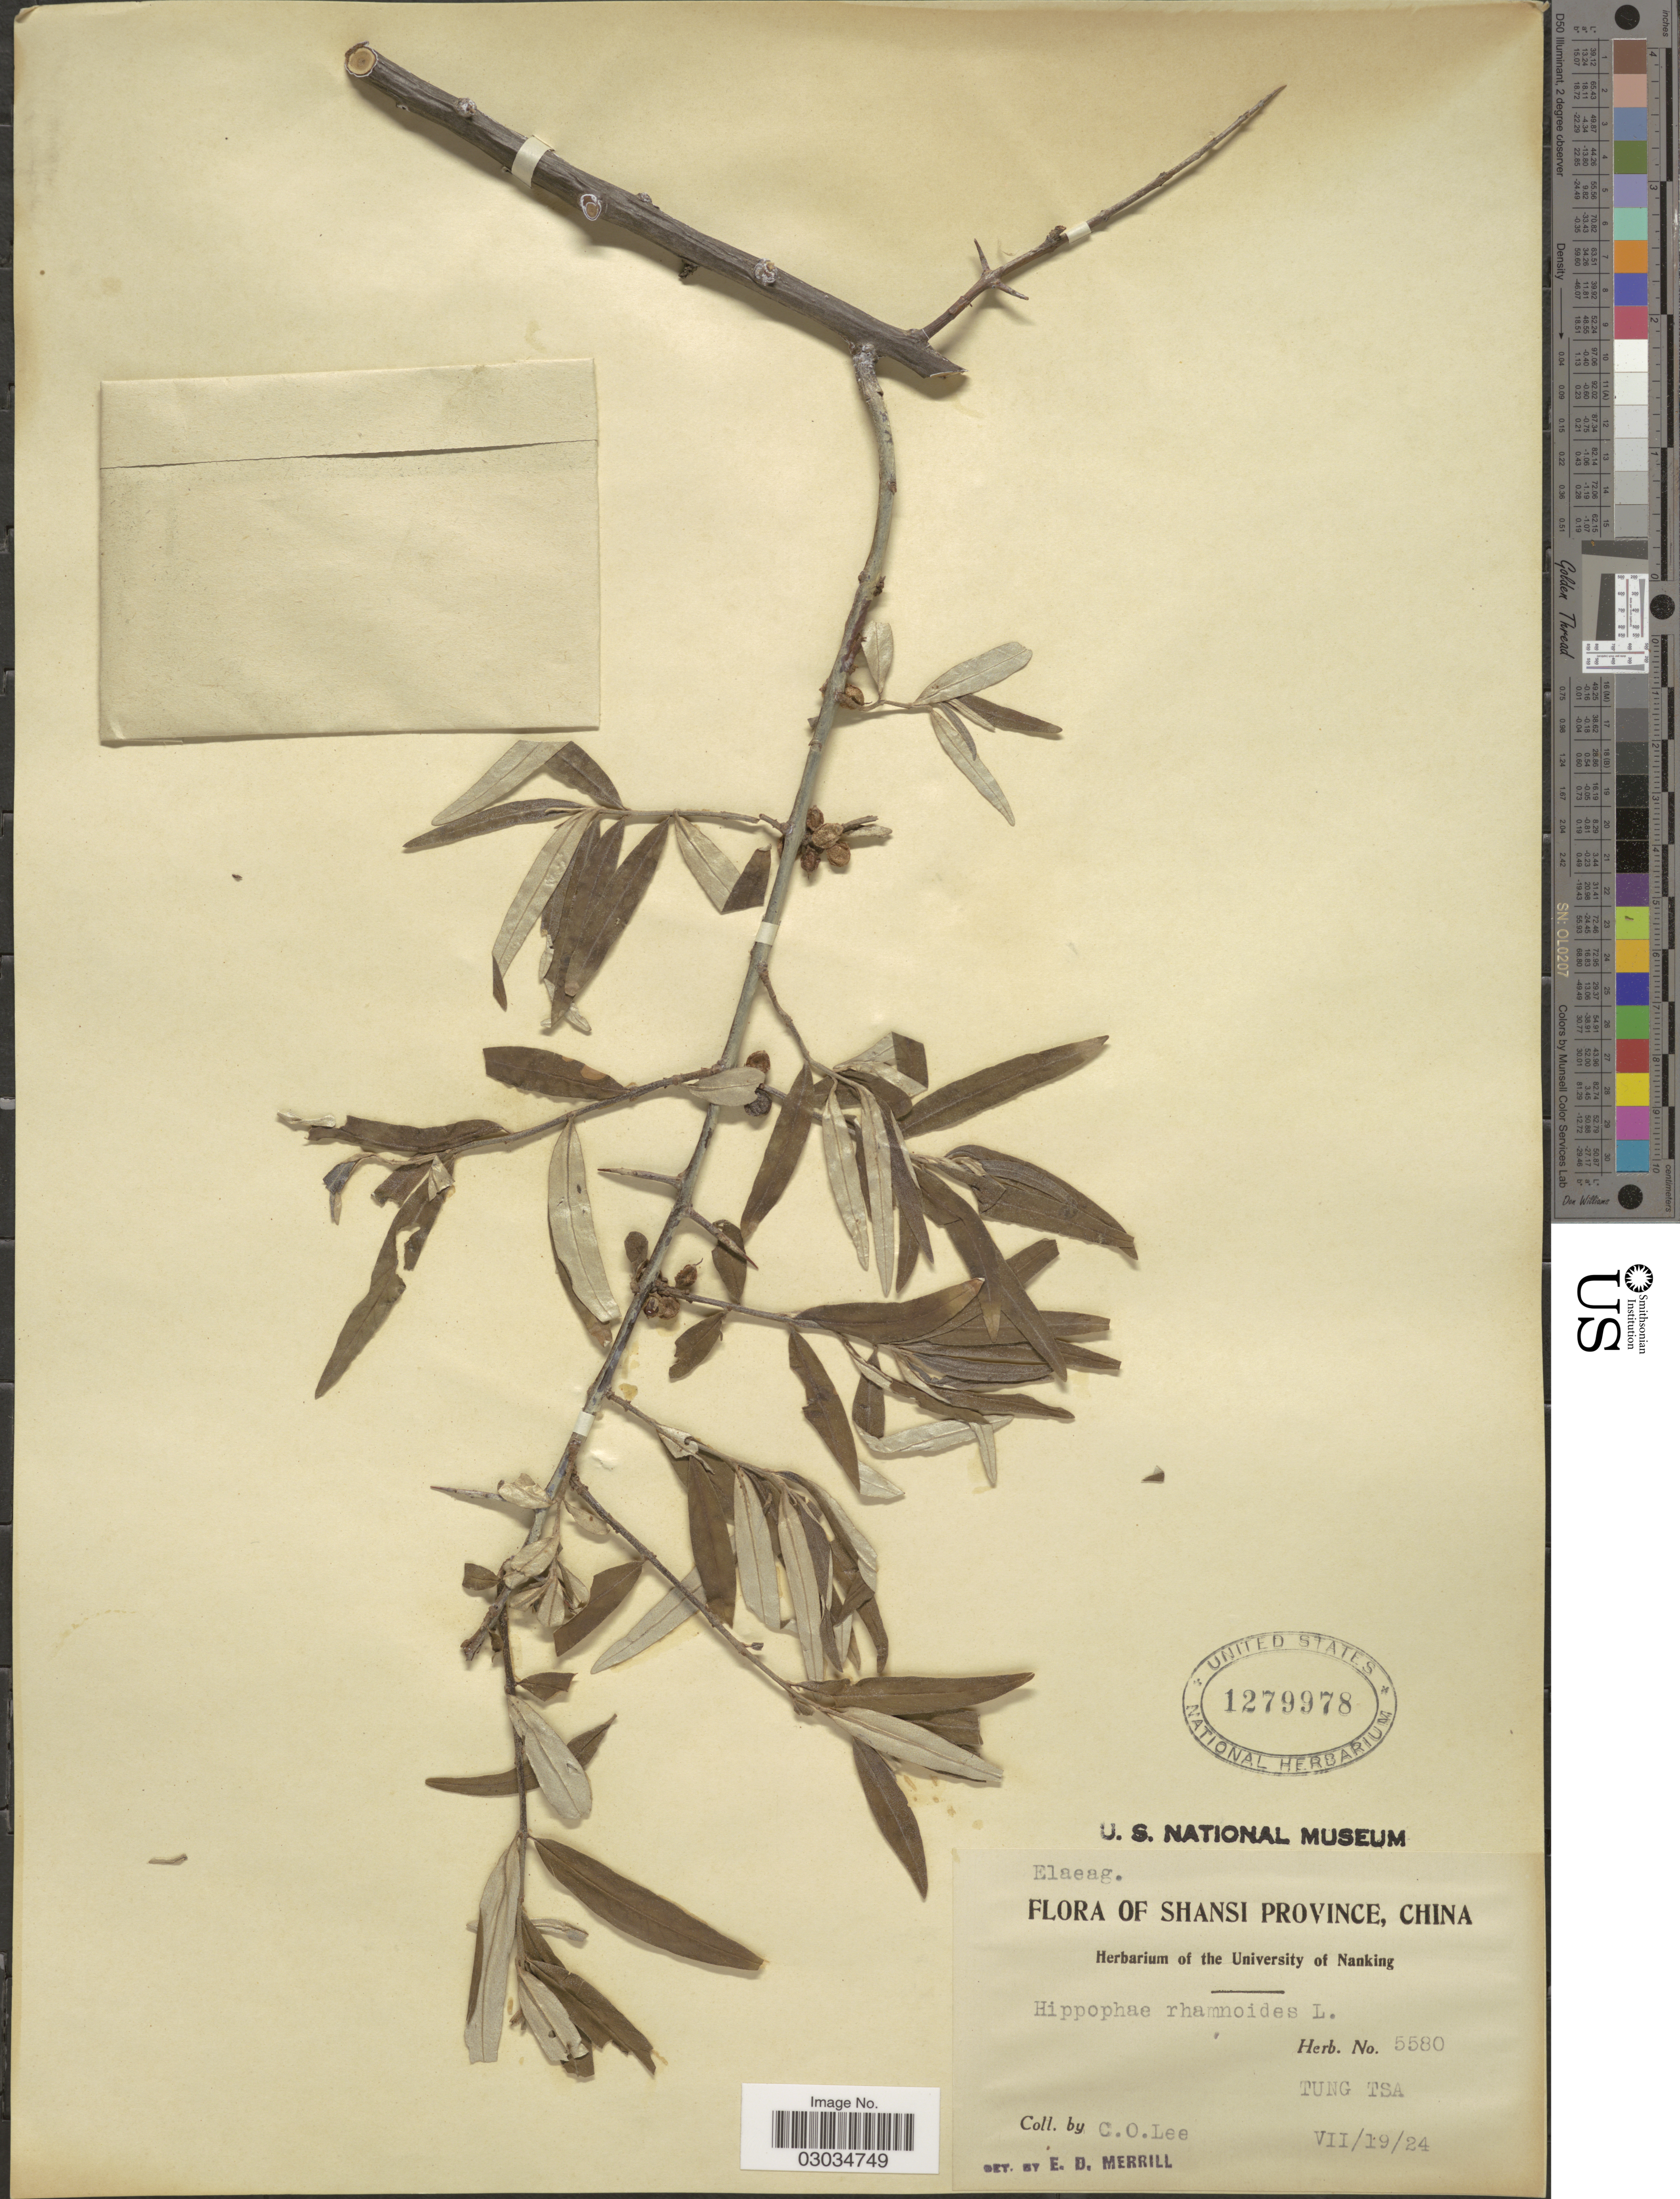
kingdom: Plantae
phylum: Tracheophyta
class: Magnoliopsida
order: Rosales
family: Elaeagnaceae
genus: Hippophae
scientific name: Hippophae rhamnoides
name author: L.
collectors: C. Lee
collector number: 5580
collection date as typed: Transcribed d/m/y: 19/7/24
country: China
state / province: Shanxi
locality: Shansi Province, Tung Tsa.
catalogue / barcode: US 1279978